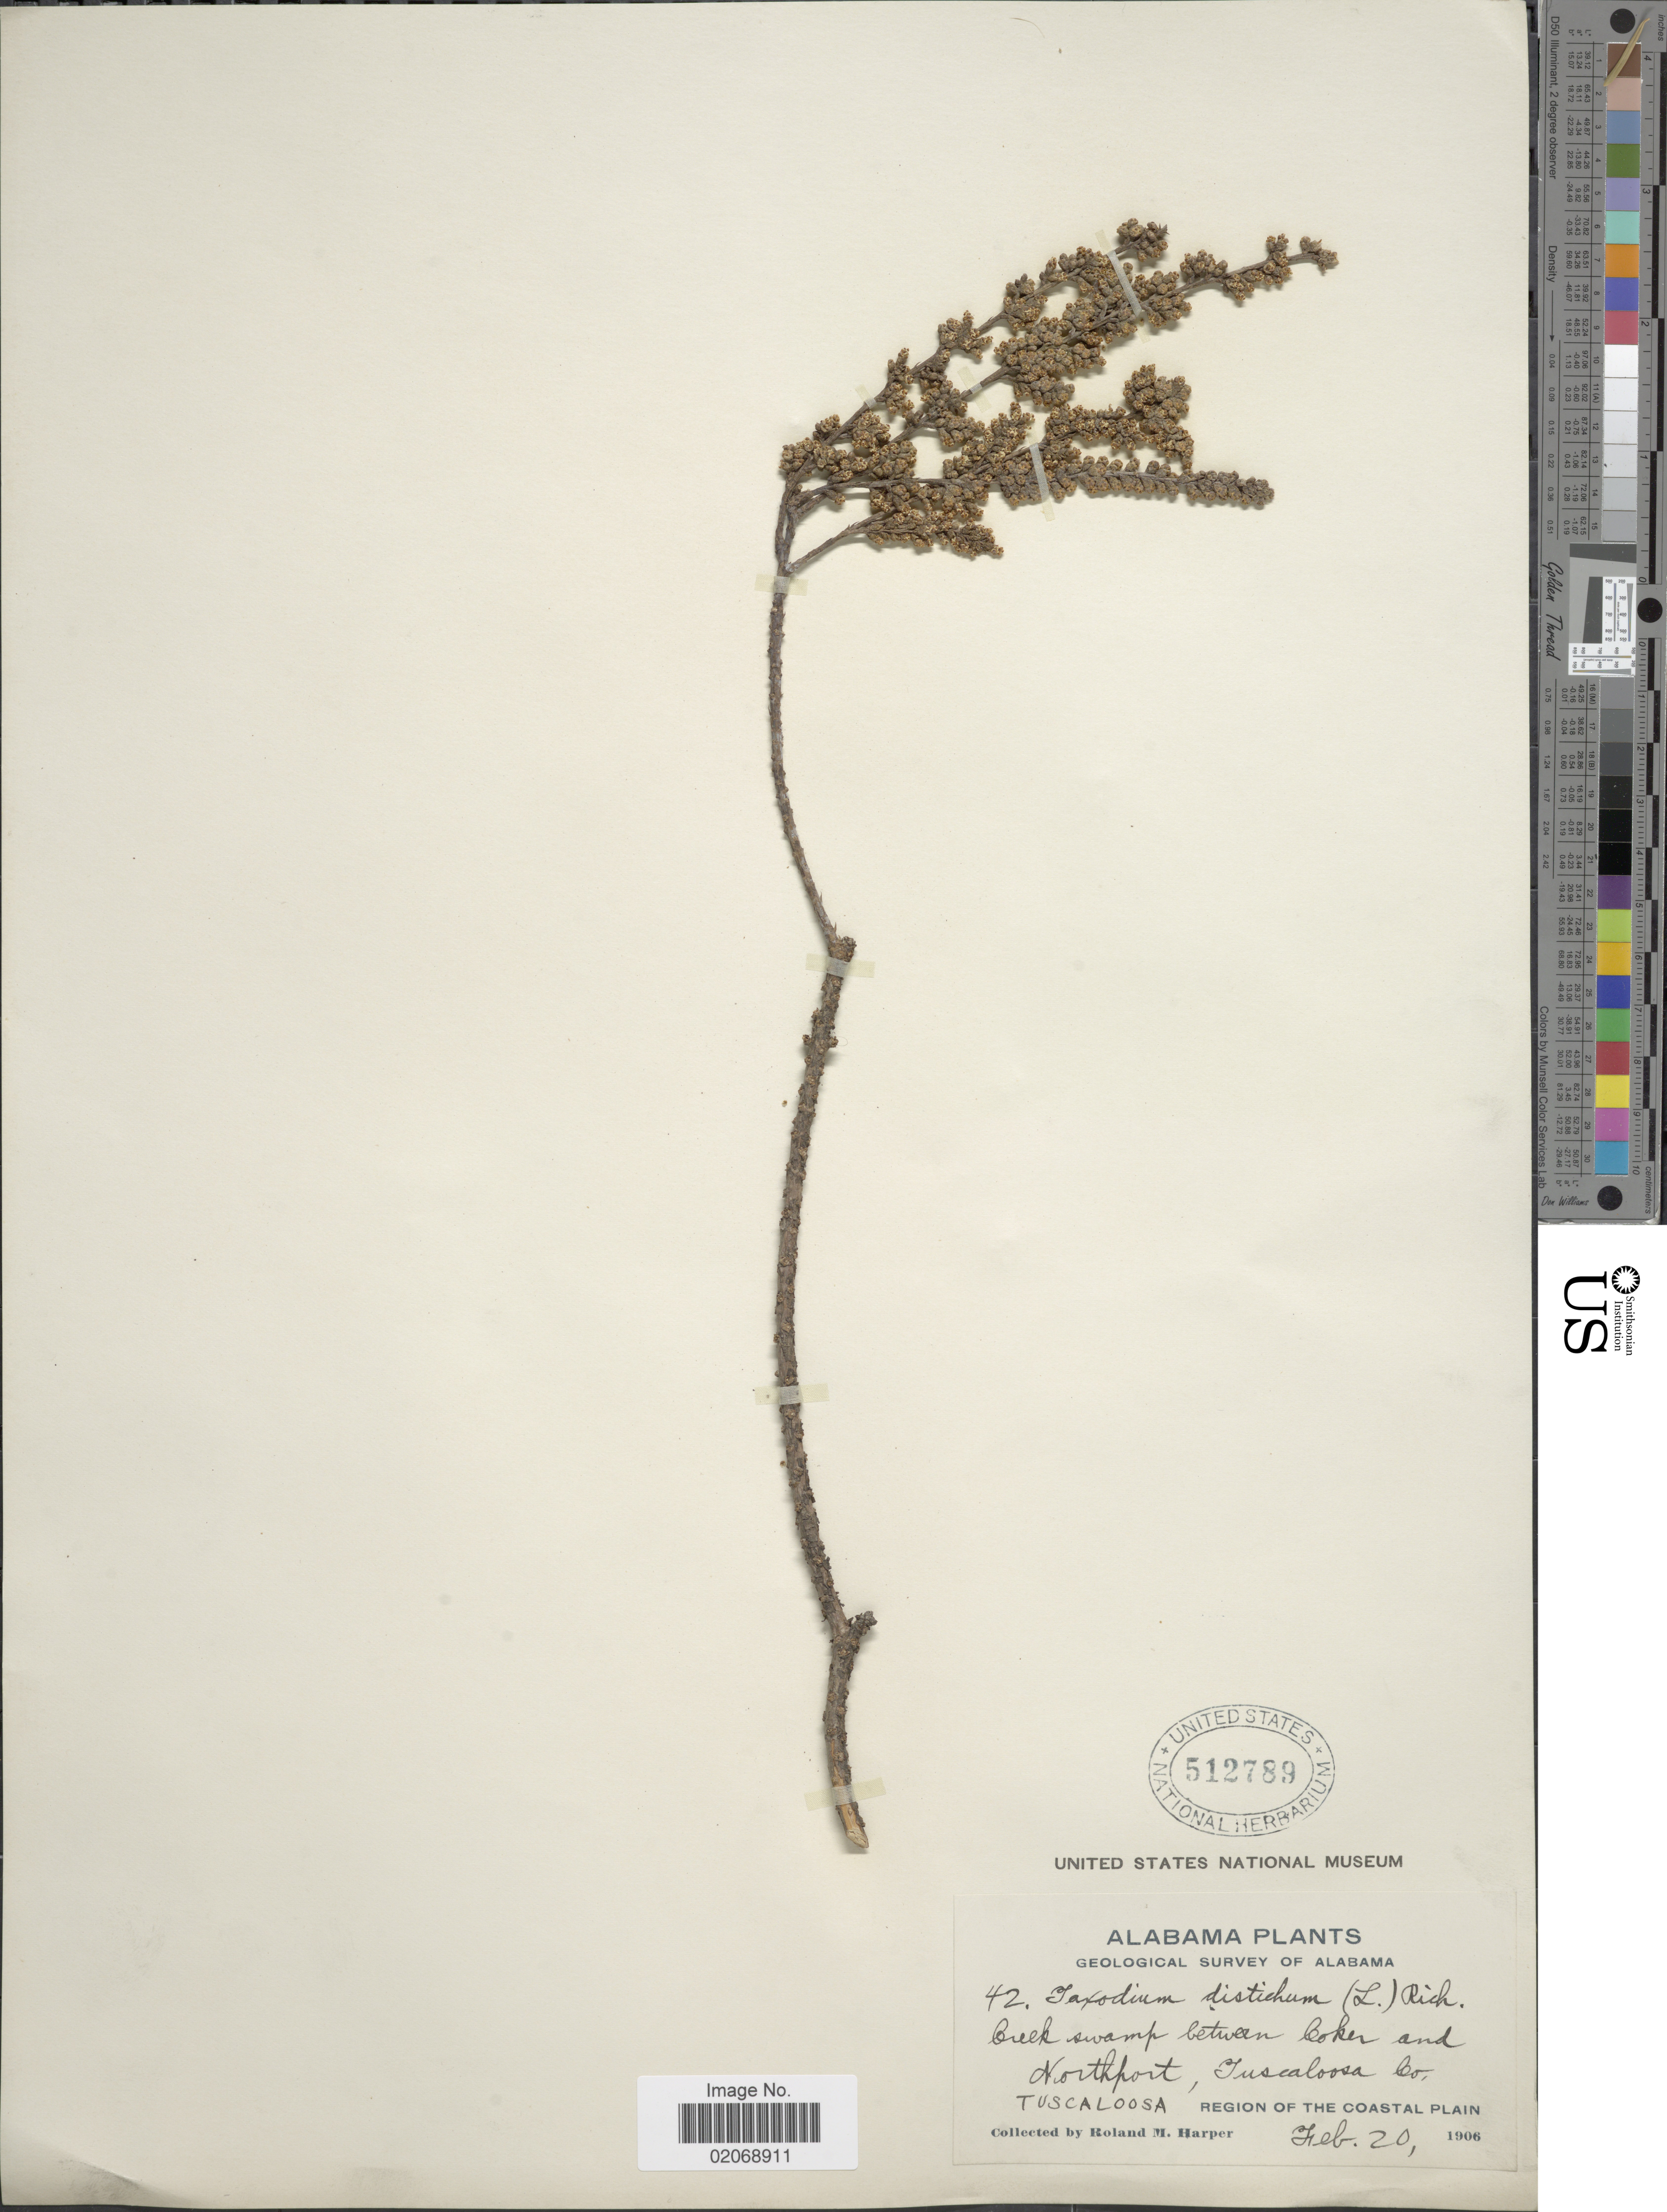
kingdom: Plantae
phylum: Tracheophyta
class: Pinopsida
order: Pinales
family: Cupressaceae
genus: Taxodium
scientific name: Taxodium distichum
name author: (L.) Rich.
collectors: R. M. Harper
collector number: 42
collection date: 1906-02-20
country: United States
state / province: Alabama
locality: Alabama, Between Coer and Northport, Tuscaloosa Co. Tuscaloosa, Region of the Coastal Plain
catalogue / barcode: US 512789